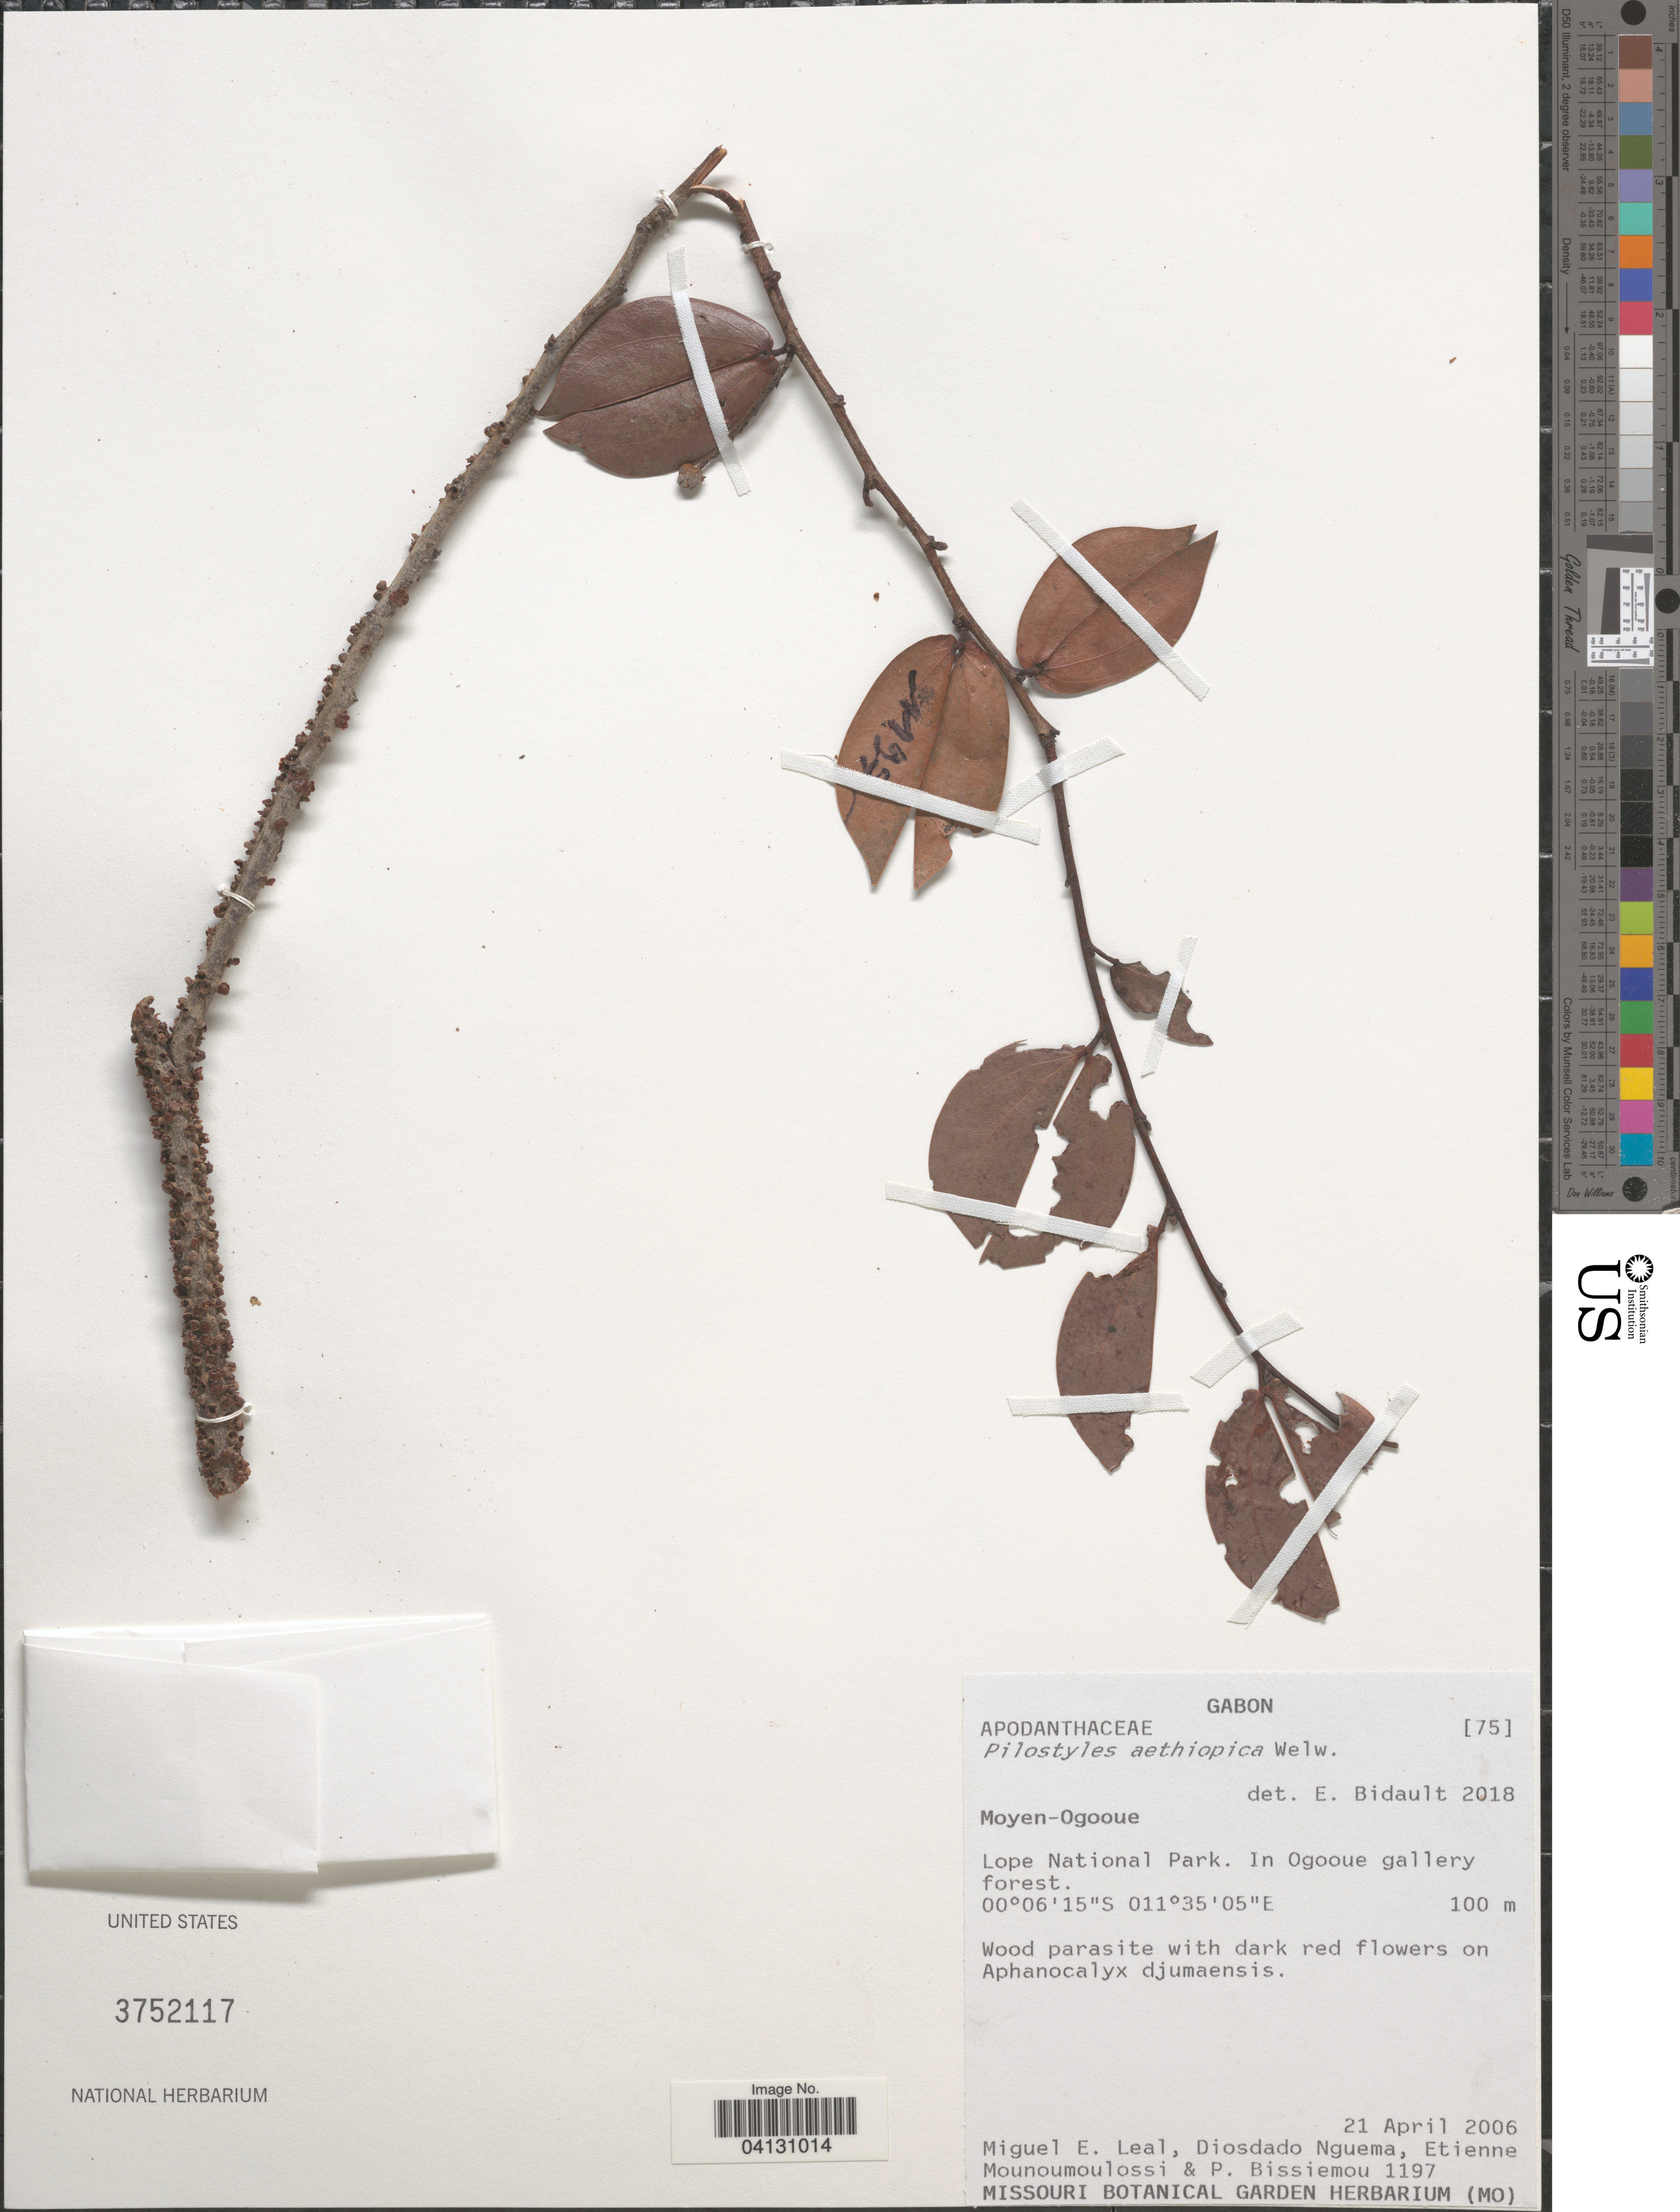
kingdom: Plantae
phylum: Tracheophyta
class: Magnoliopsida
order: Cucurbitales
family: Apodanthaceae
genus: Pilostyles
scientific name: Pilostyles aethiopica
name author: Welw.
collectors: M. E. Leal, D. Nguema, E. Mounoumoulossi & P. Bissiemou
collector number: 1197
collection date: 2006-04-21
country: Gabon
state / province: Moyen-Ogooue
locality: Lope National Park. In Ogooue gallery forest.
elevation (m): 100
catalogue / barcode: US 3752117